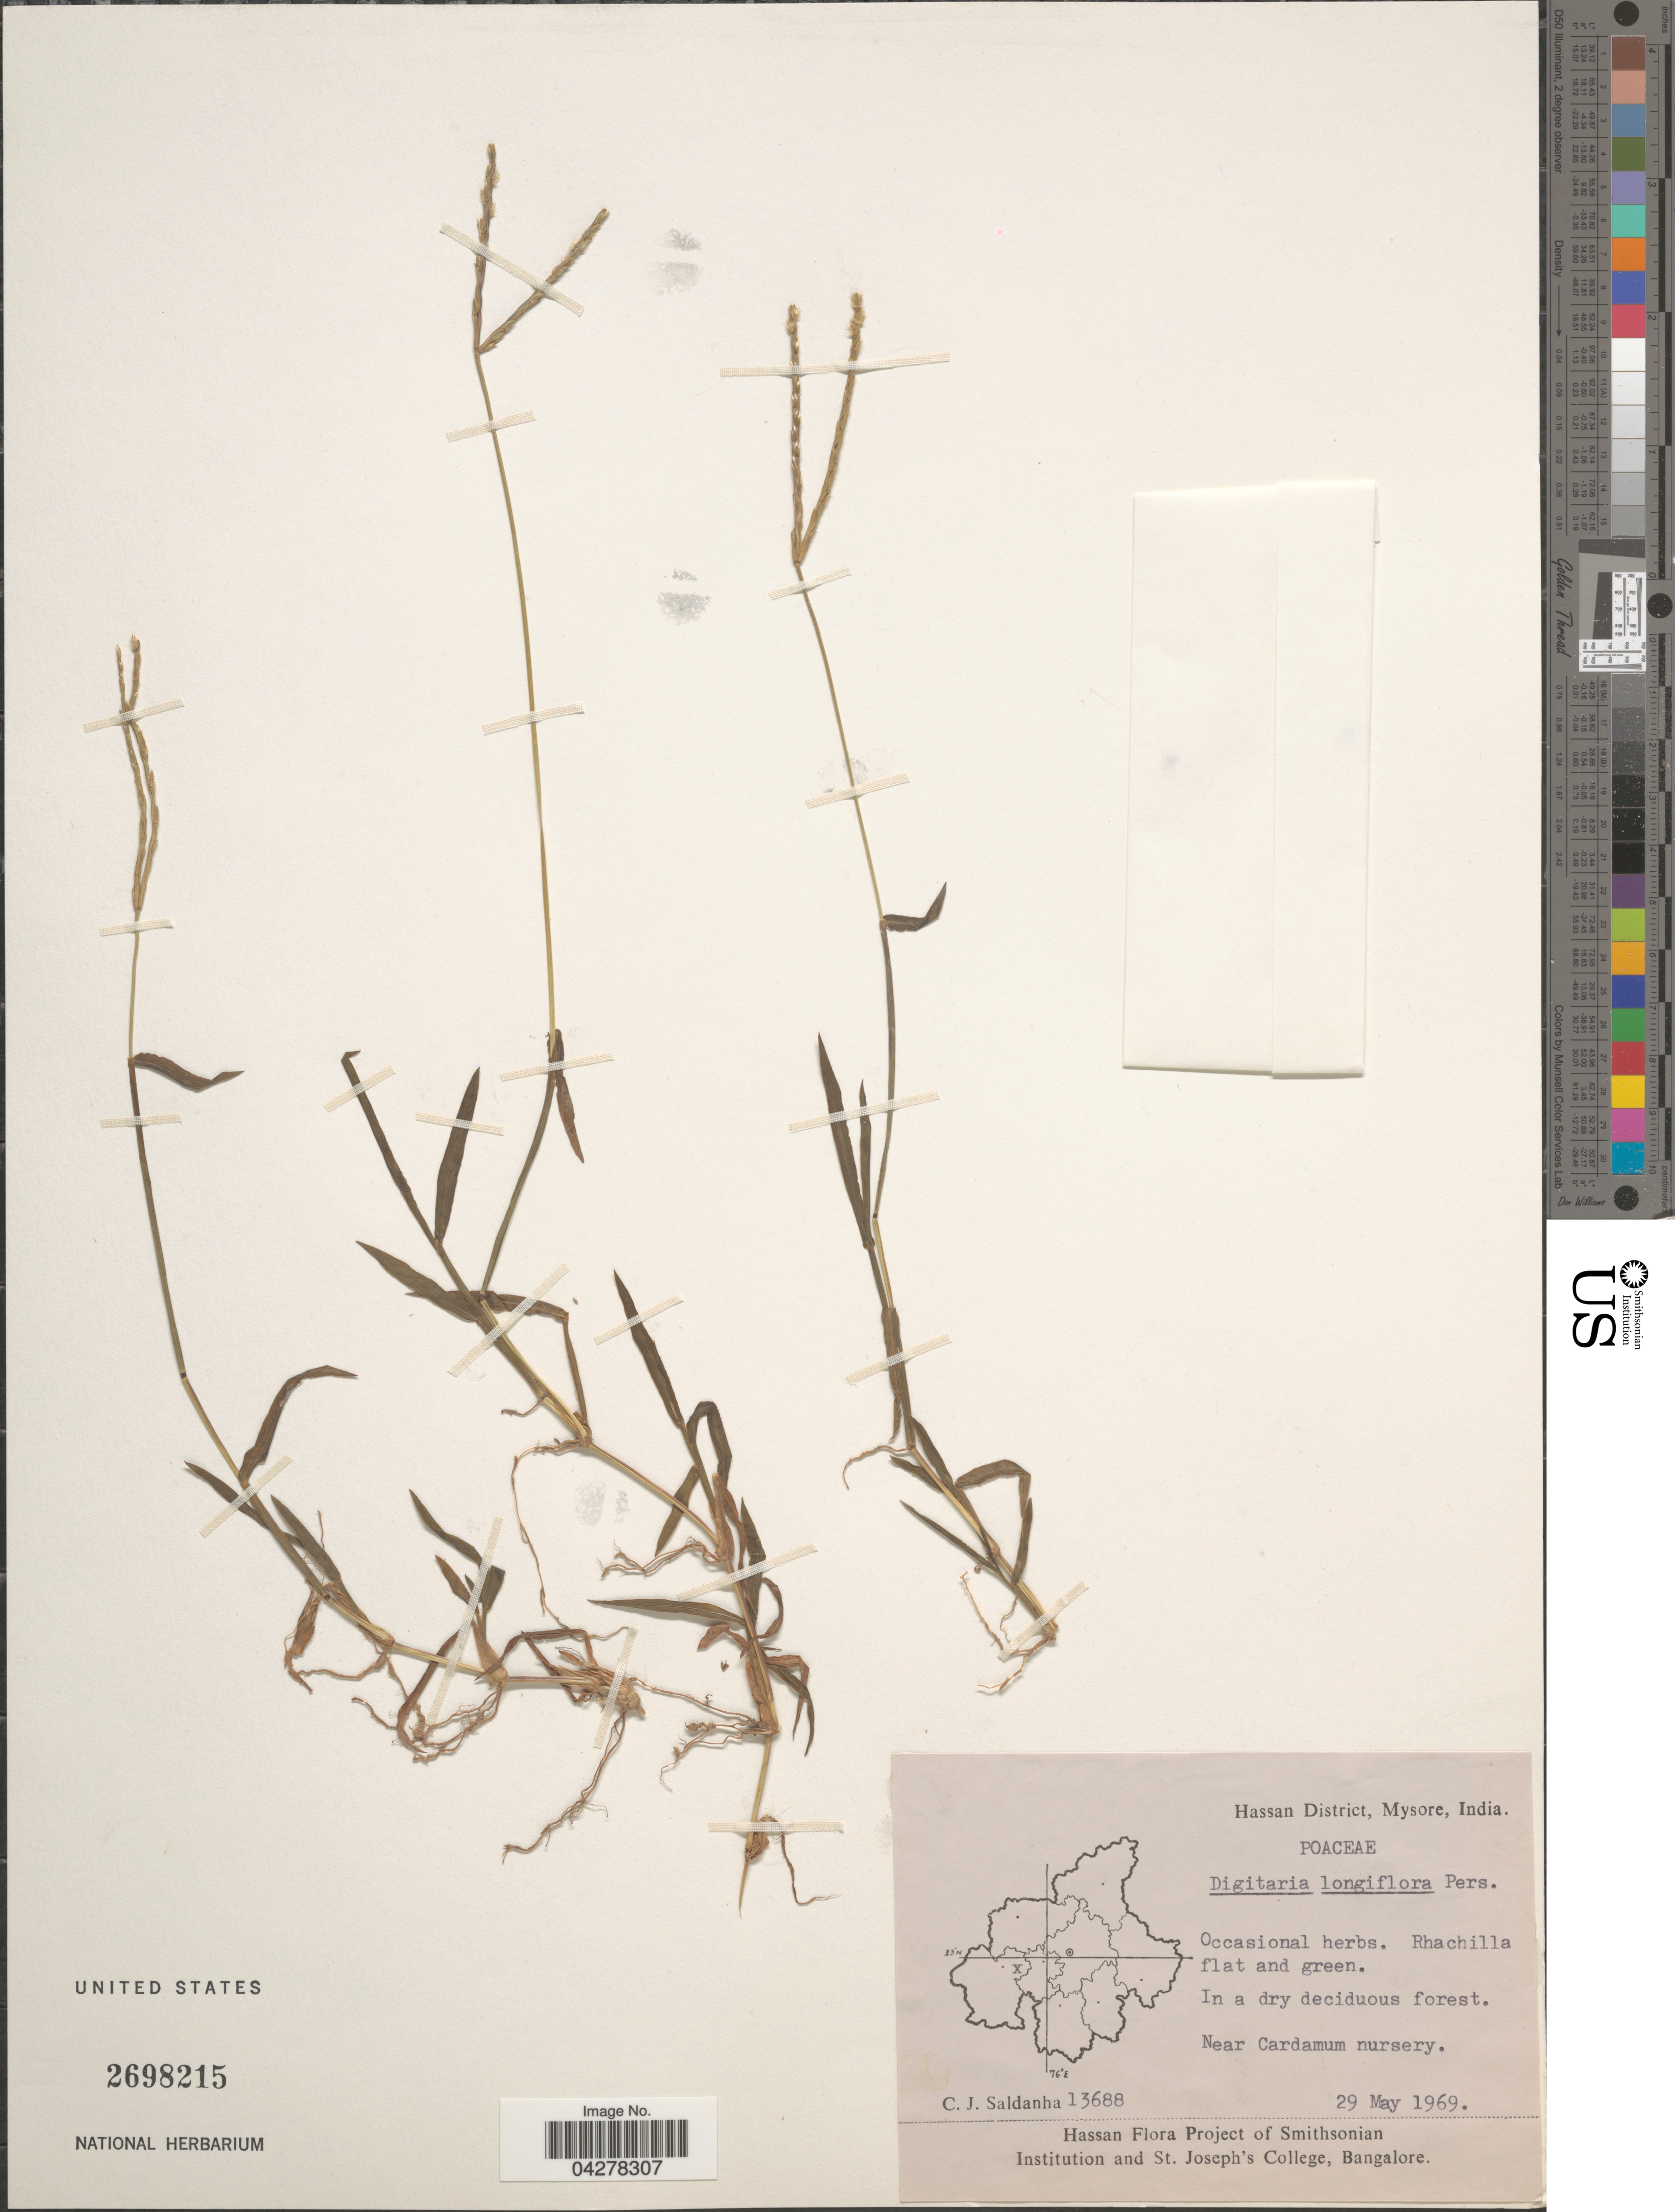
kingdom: Plantae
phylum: Tracheophyta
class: Liliopsida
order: Poales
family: Poaceae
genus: Digitaria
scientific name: Digitaria longiflora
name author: (Retz.) Pers.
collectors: C. J. Saldanha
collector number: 13688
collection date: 1969-05-29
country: India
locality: Hassan District, Mysore. In a dry deciduous forest. Near Cardamum nursery.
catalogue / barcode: US 2698215